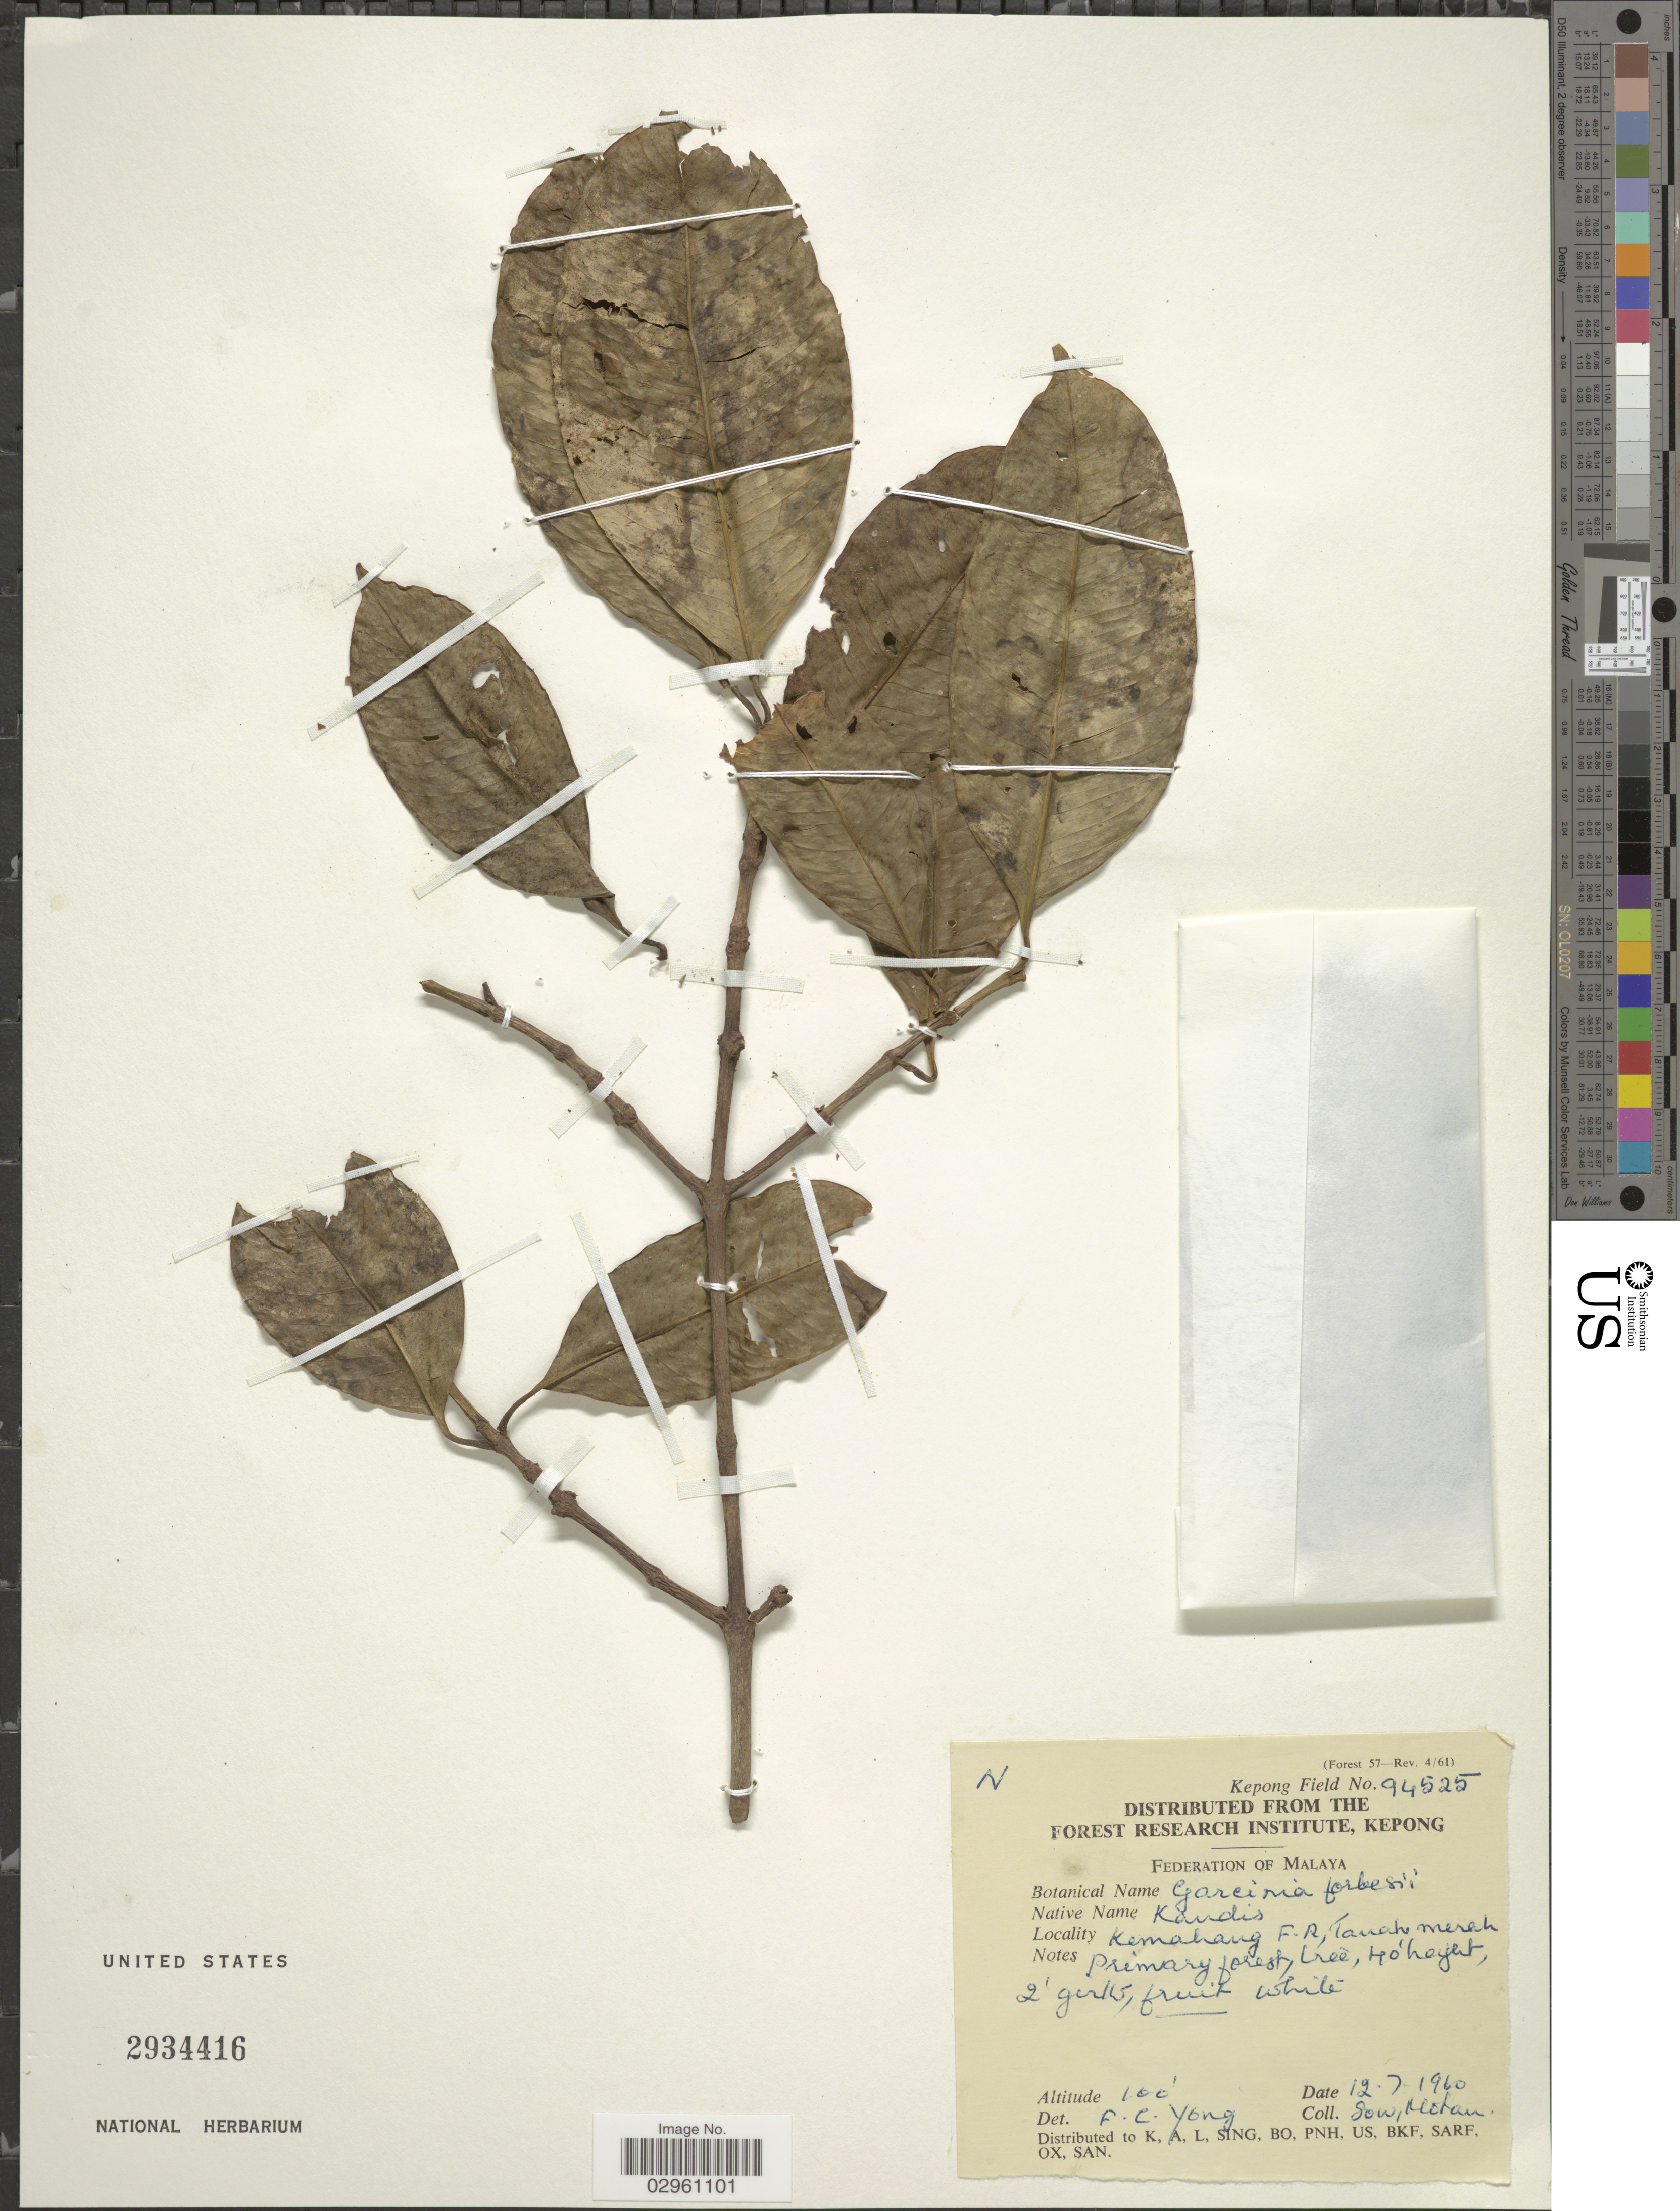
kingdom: Plantae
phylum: Tracheophyta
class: Magnoliopsida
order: Malpighiales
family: Clusiaceae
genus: Garcinia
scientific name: Garcinia forbesii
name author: King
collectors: -. Sow & -. Motan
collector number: Kepong Field 94525?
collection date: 1960-07-12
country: Malaysia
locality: Federation of Malaya. Kemahang F. R., Tanah merah.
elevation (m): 30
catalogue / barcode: US 2934416